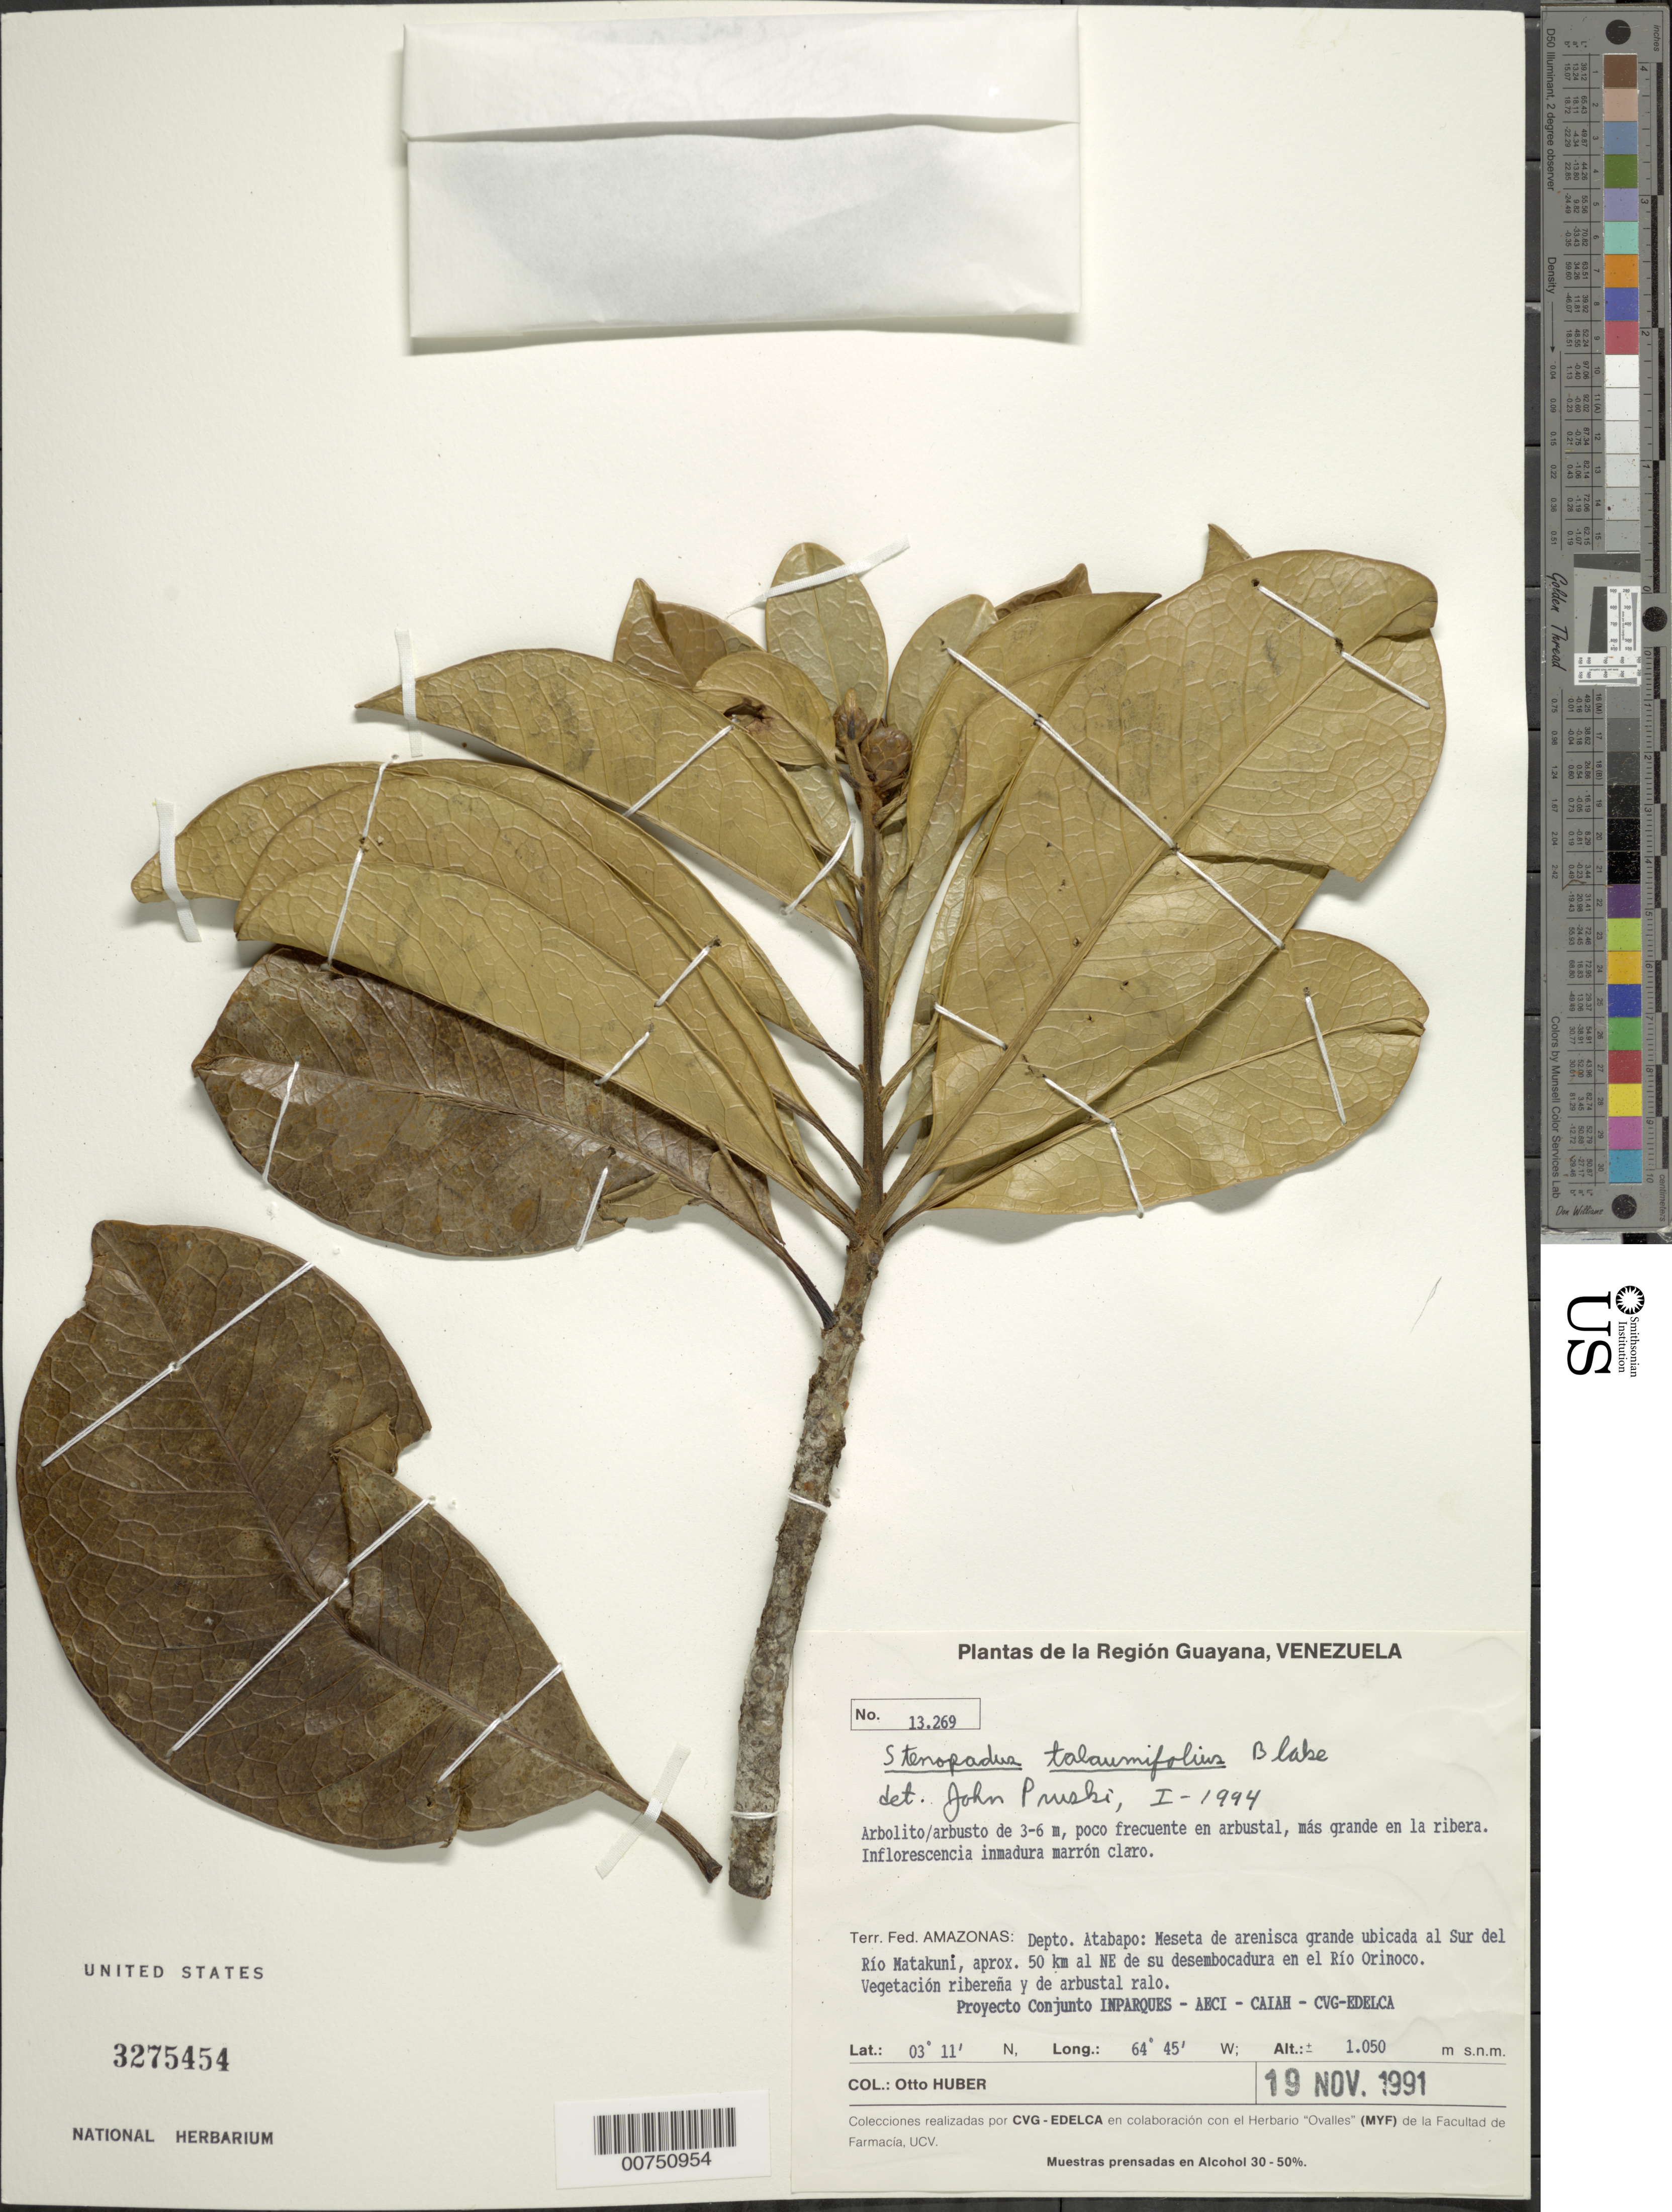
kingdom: Plantae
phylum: Tracheophyta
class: Magnoliopsida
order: Asterales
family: Asteraceae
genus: Stenopadus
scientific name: Stenopadus talaumifolius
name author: S.F. Blake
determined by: Pruski, J. F.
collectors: O. Huber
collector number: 13269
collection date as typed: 18-Nov-91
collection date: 1991-11-18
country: Venezuela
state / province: Amazonas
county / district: Atabapo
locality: Río Matakuní, aprox. 50 km al NE de su desembocadura en el Río Orinoco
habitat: Vegetación ribereña y arbustal ralo, en arbustal, máas grande en la ribera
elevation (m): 1050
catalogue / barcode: US 3275454